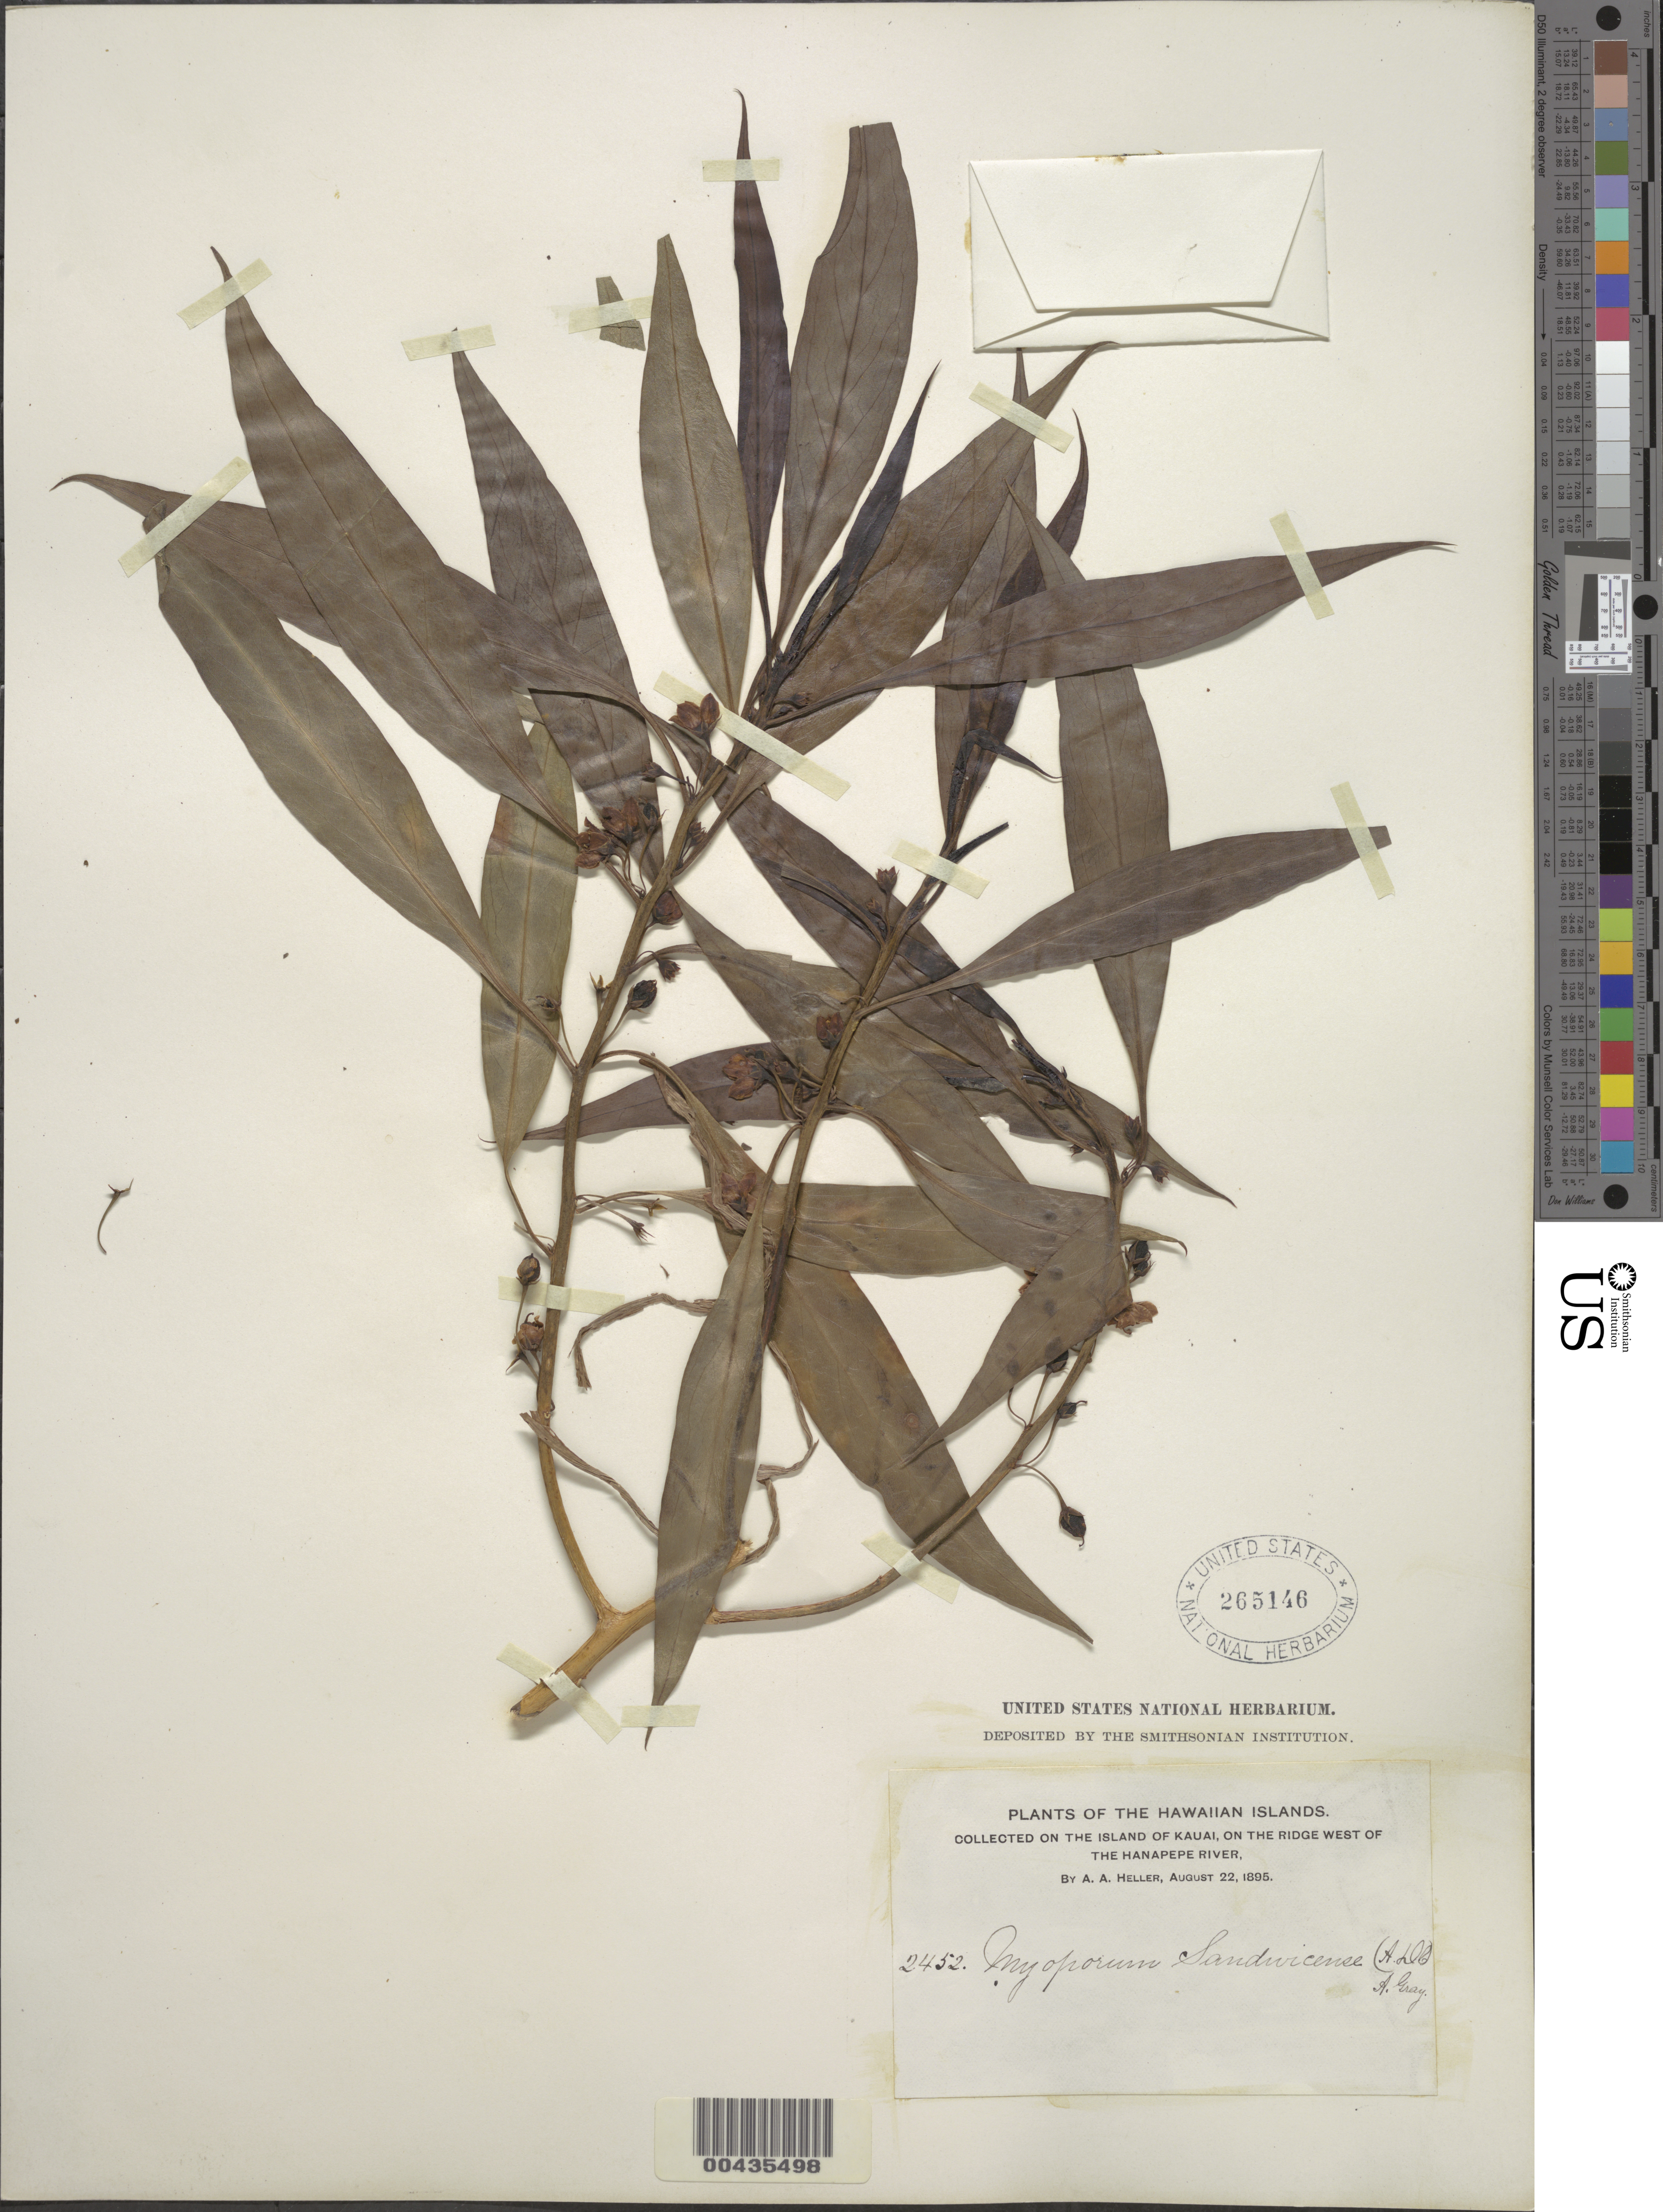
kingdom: Plantae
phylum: Tracheophyta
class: Magnoliopsida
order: Lamiales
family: Scrophulariaceae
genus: Myoporum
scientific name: Myoporum sandwicense subsp. sandwicense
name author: A. Gray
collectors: A. A. Heller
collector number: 2452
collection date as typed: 22 Aug 1895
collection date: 1895-08-22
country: United States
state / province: Hawaii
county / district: Kauai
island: Kaua'i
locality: On the ridge W of the Hanapepe River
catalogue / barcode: US 265146